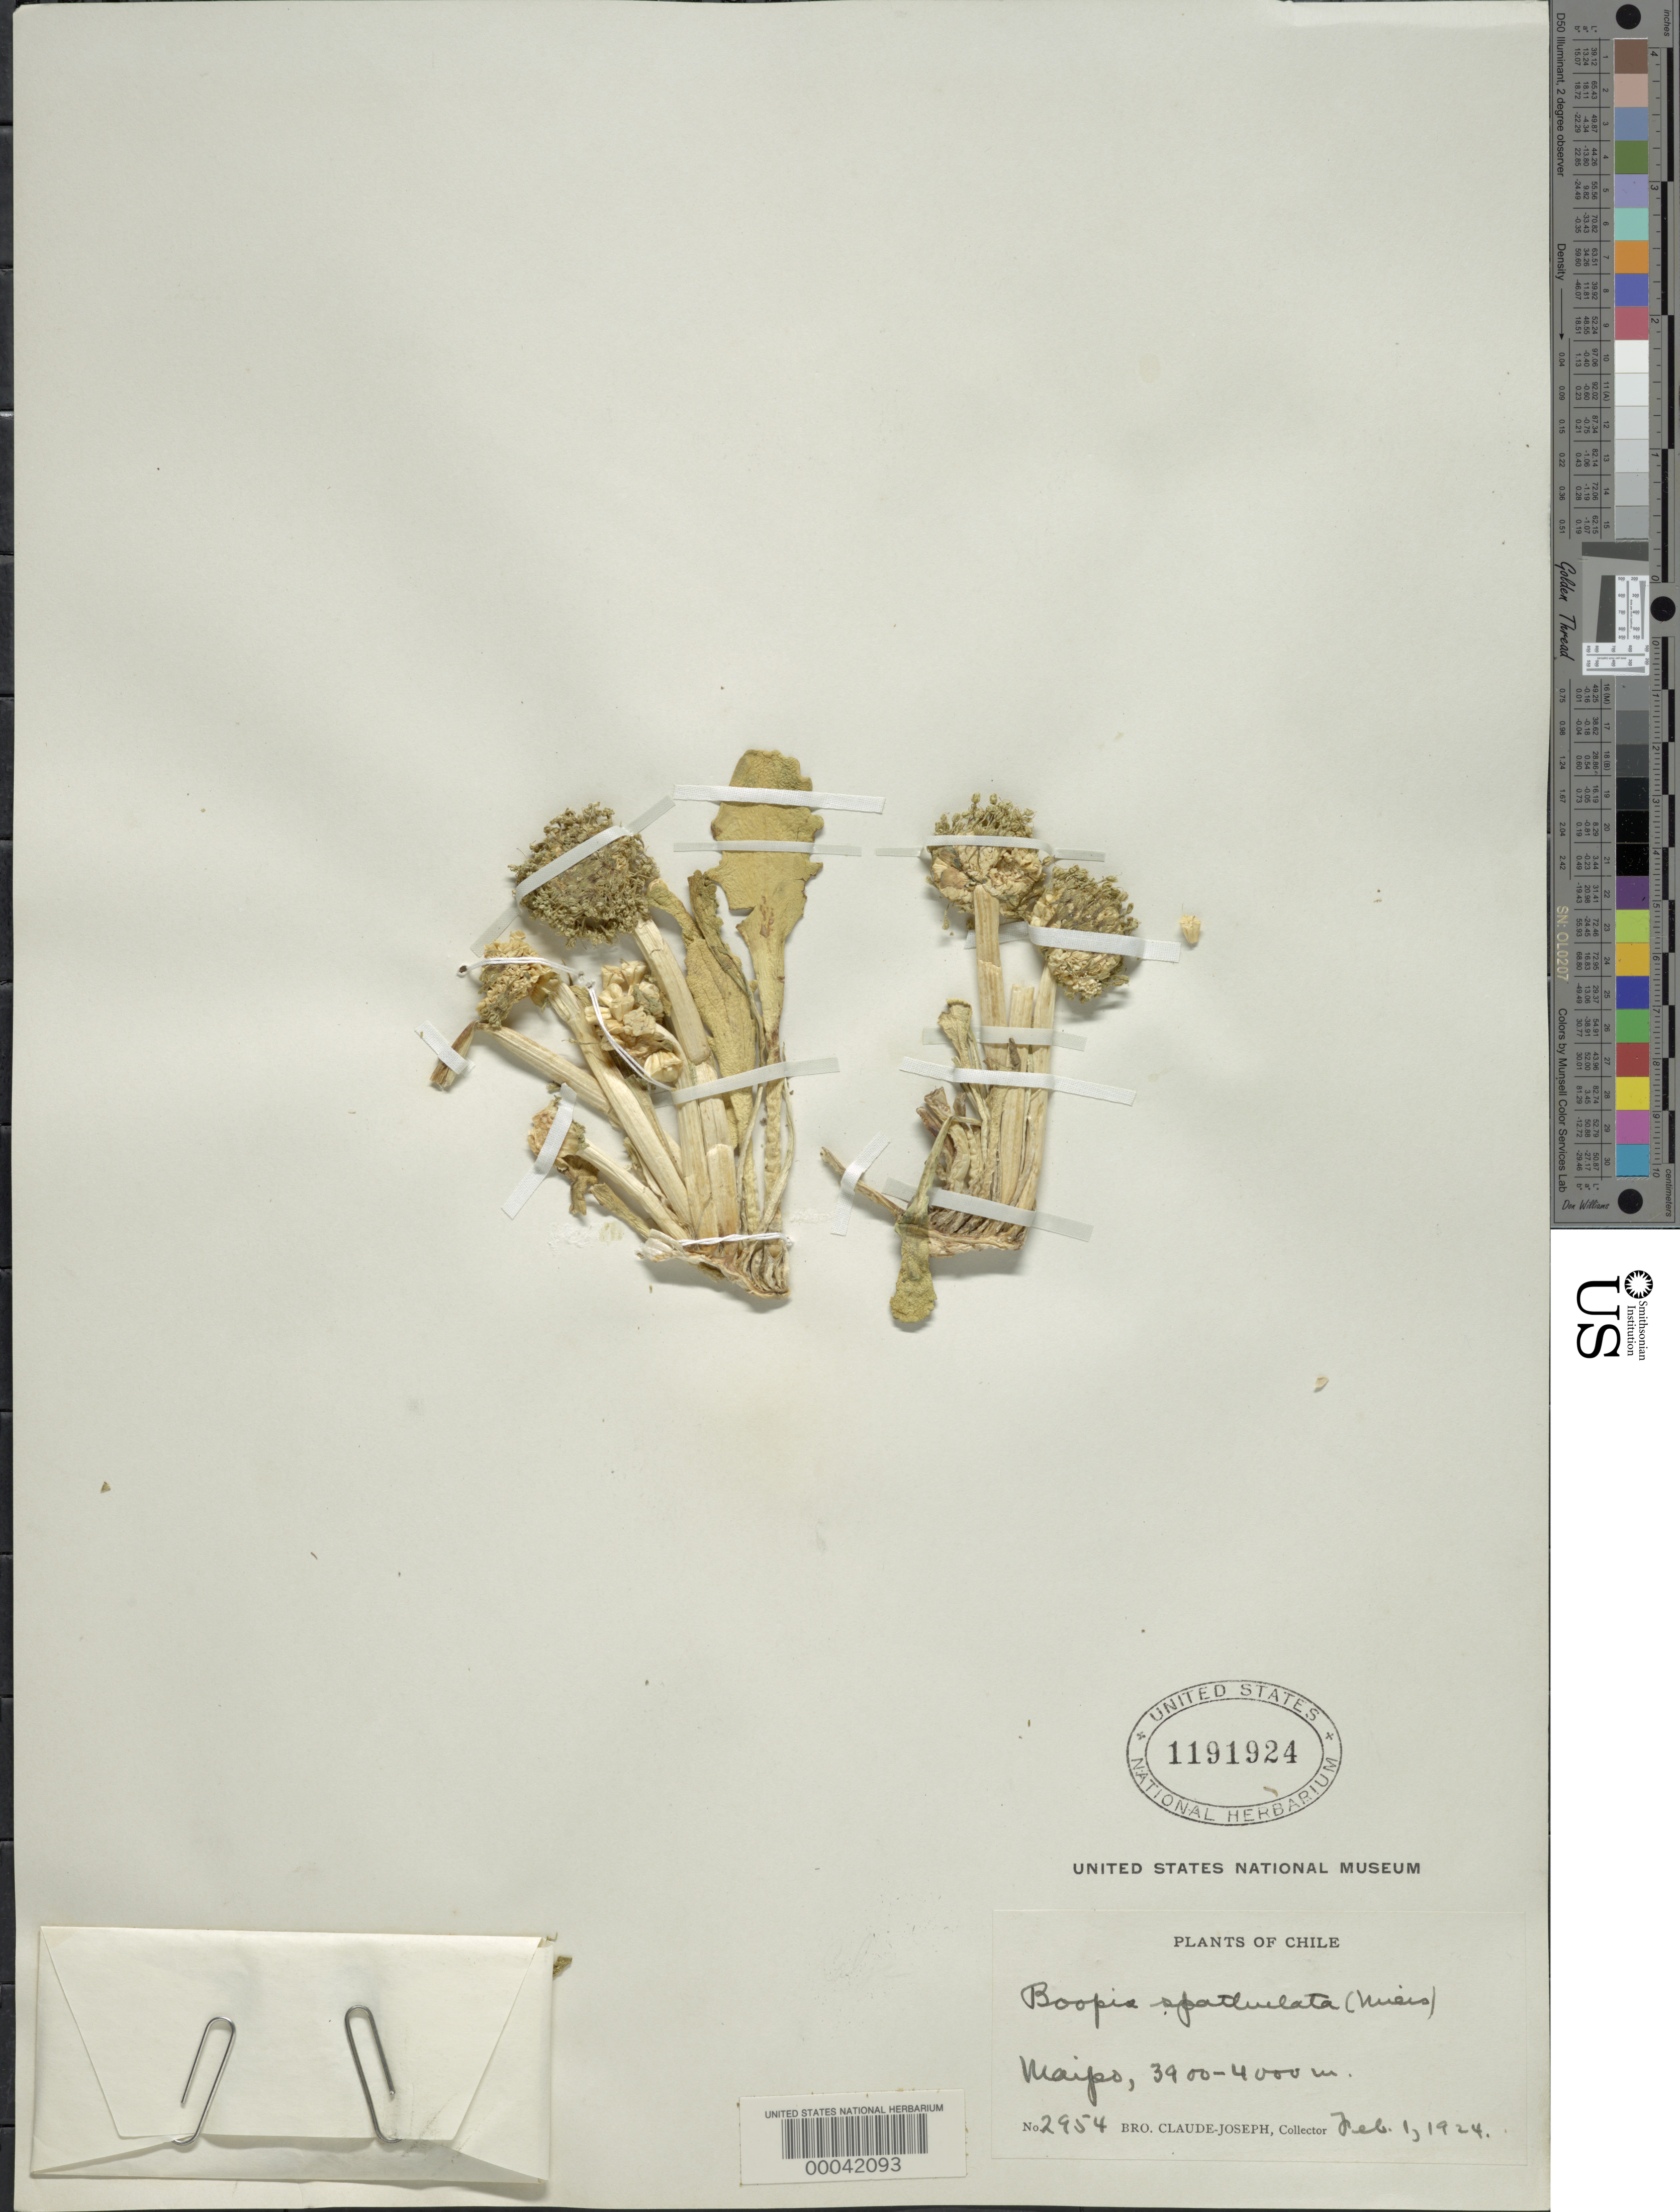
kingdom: Plantae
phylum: Tracheophyta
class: Magnoliopsida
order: Asterales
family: Calyceraceae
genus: Boopis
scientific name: Boopis spathulata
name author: Phil.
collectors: Bro. Claude-Joseph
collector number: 2954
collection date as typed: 01 Feb 1924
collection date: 1924-02-01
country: Chile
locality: Maipo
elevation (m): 3900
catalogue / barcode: US 1191924